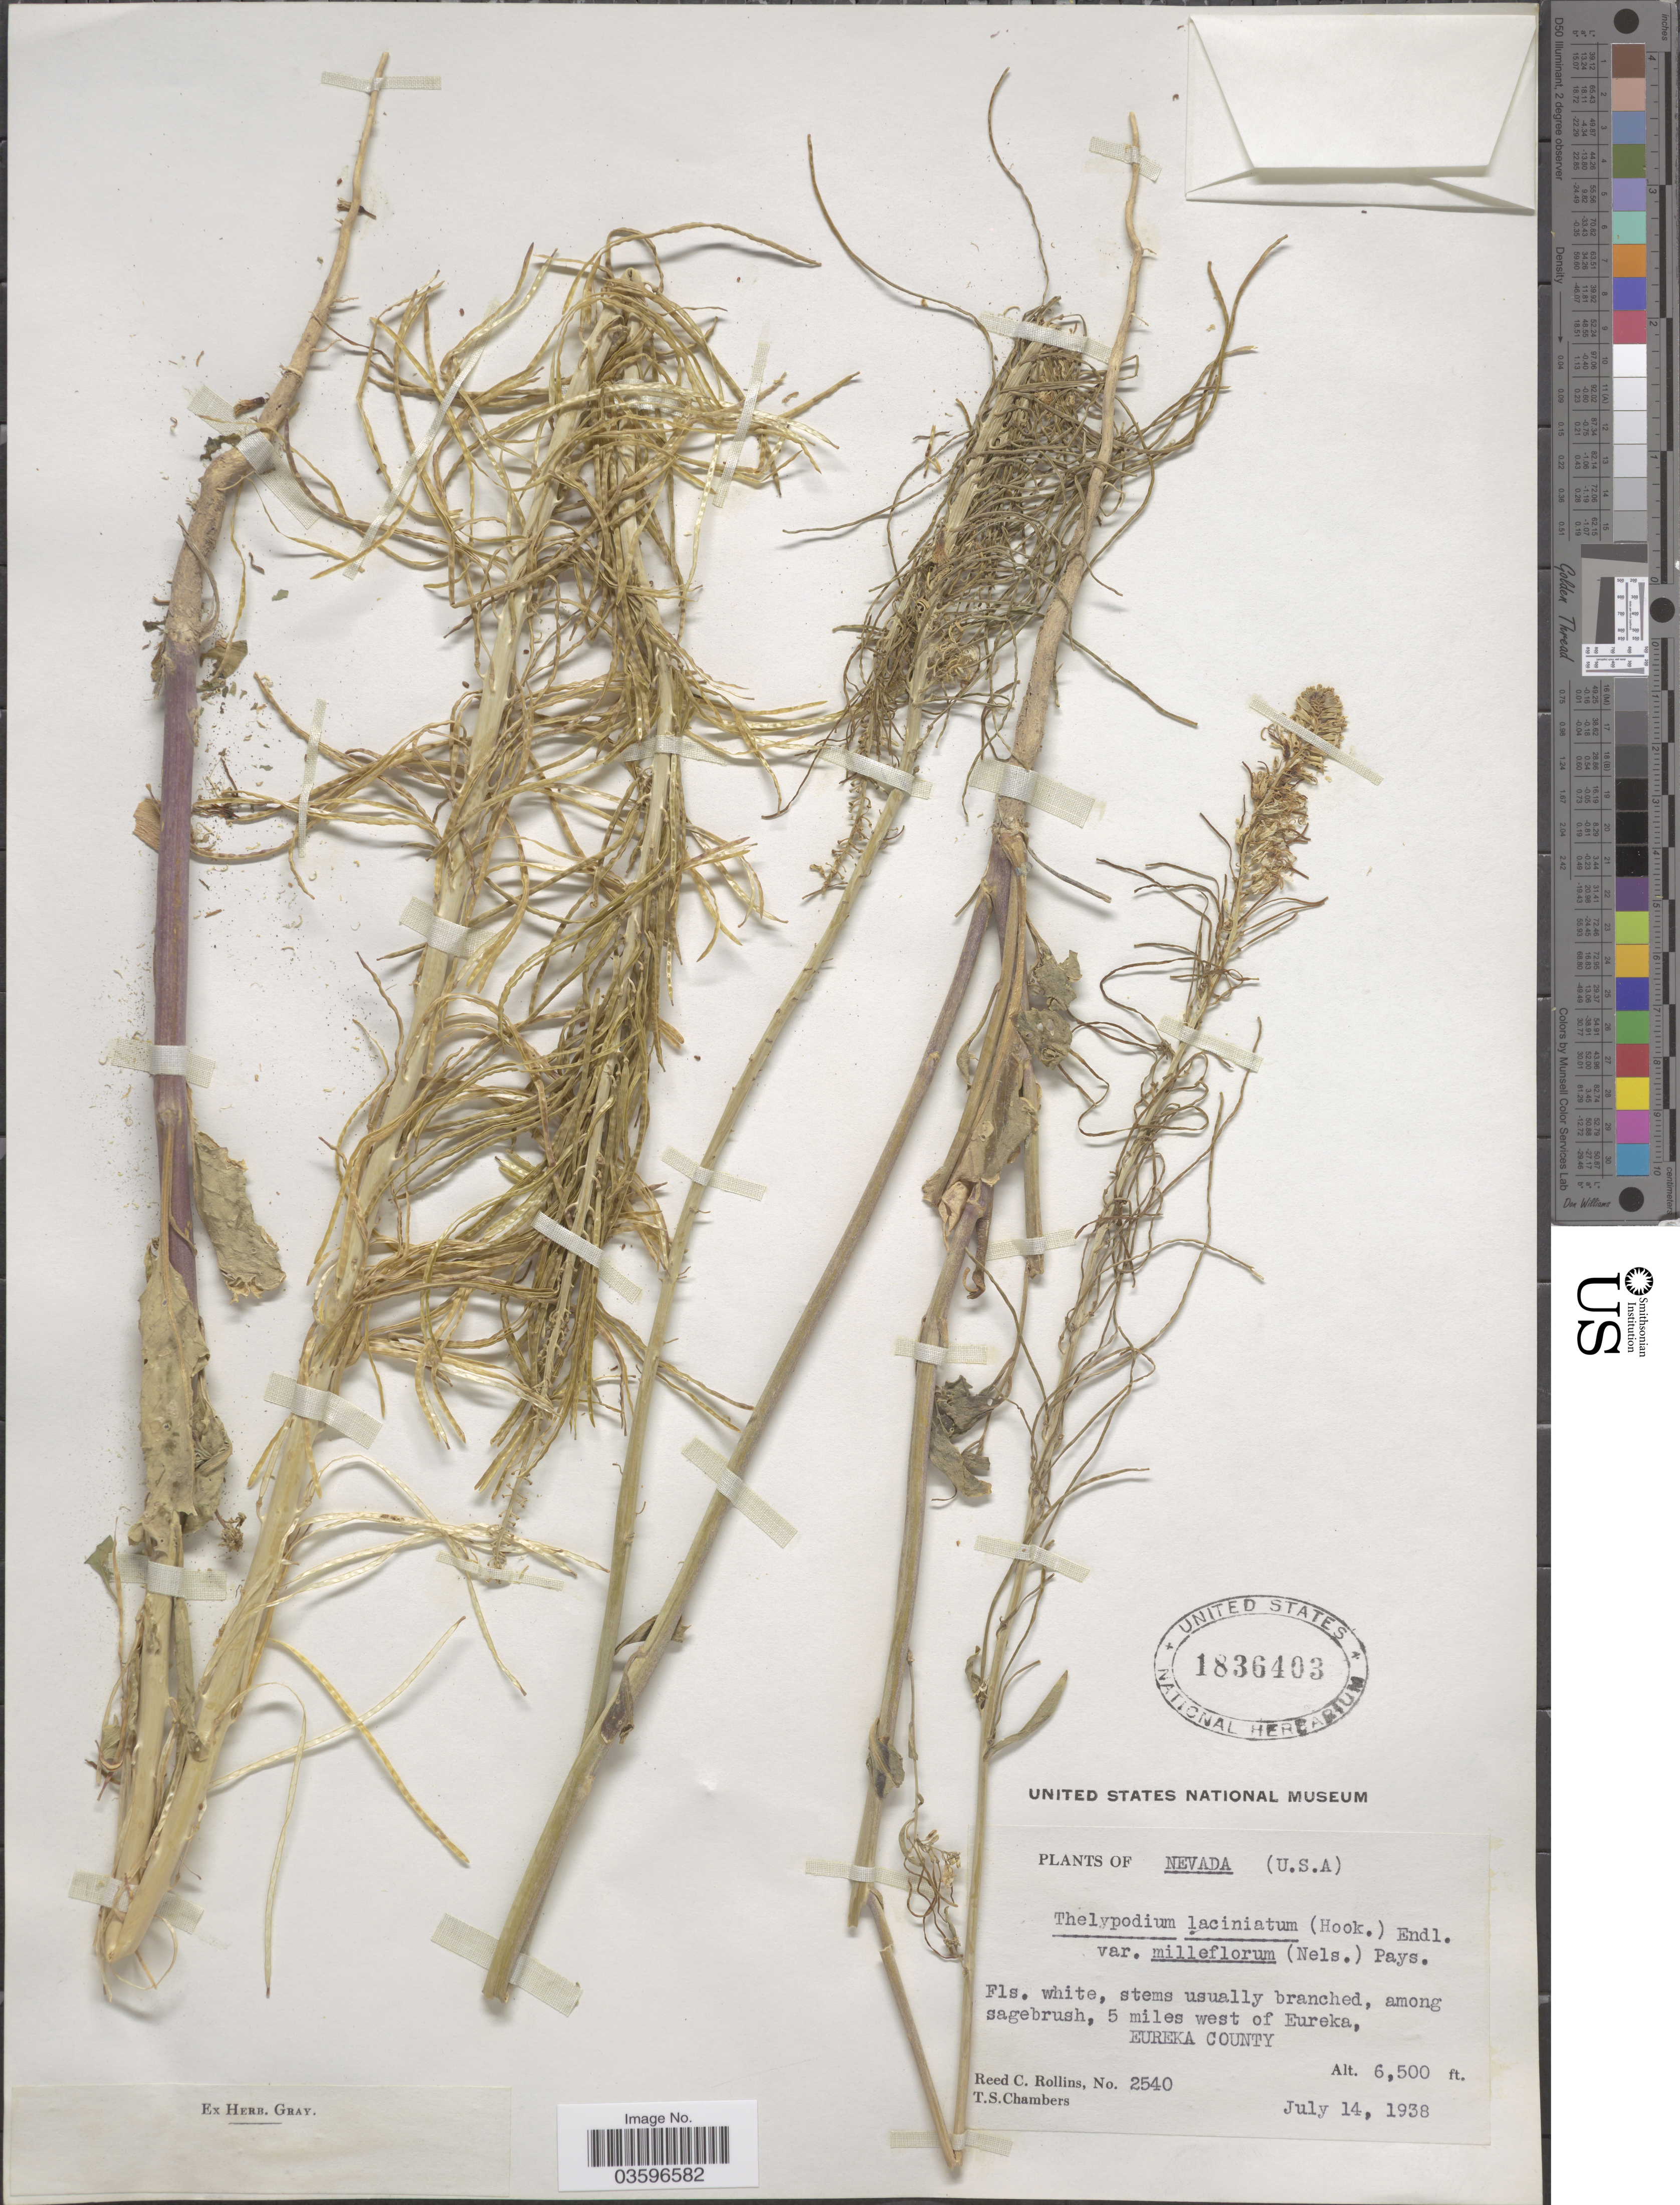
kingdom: Plantae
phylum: Tracheophyta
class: Magnoliopsida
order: Brassicales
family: Brassicaceae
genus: Thelypodium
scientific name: Thelypodium laciniatum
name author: (Hook.) Endl.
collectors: R. C. Rollins & T. Chambers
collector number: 2540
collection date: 1938-07-14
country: United States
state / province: Nevada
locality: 5 miles west of Eureka, Eureka County.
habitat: among sagebrush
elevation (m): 1981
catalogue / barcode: US 1836403